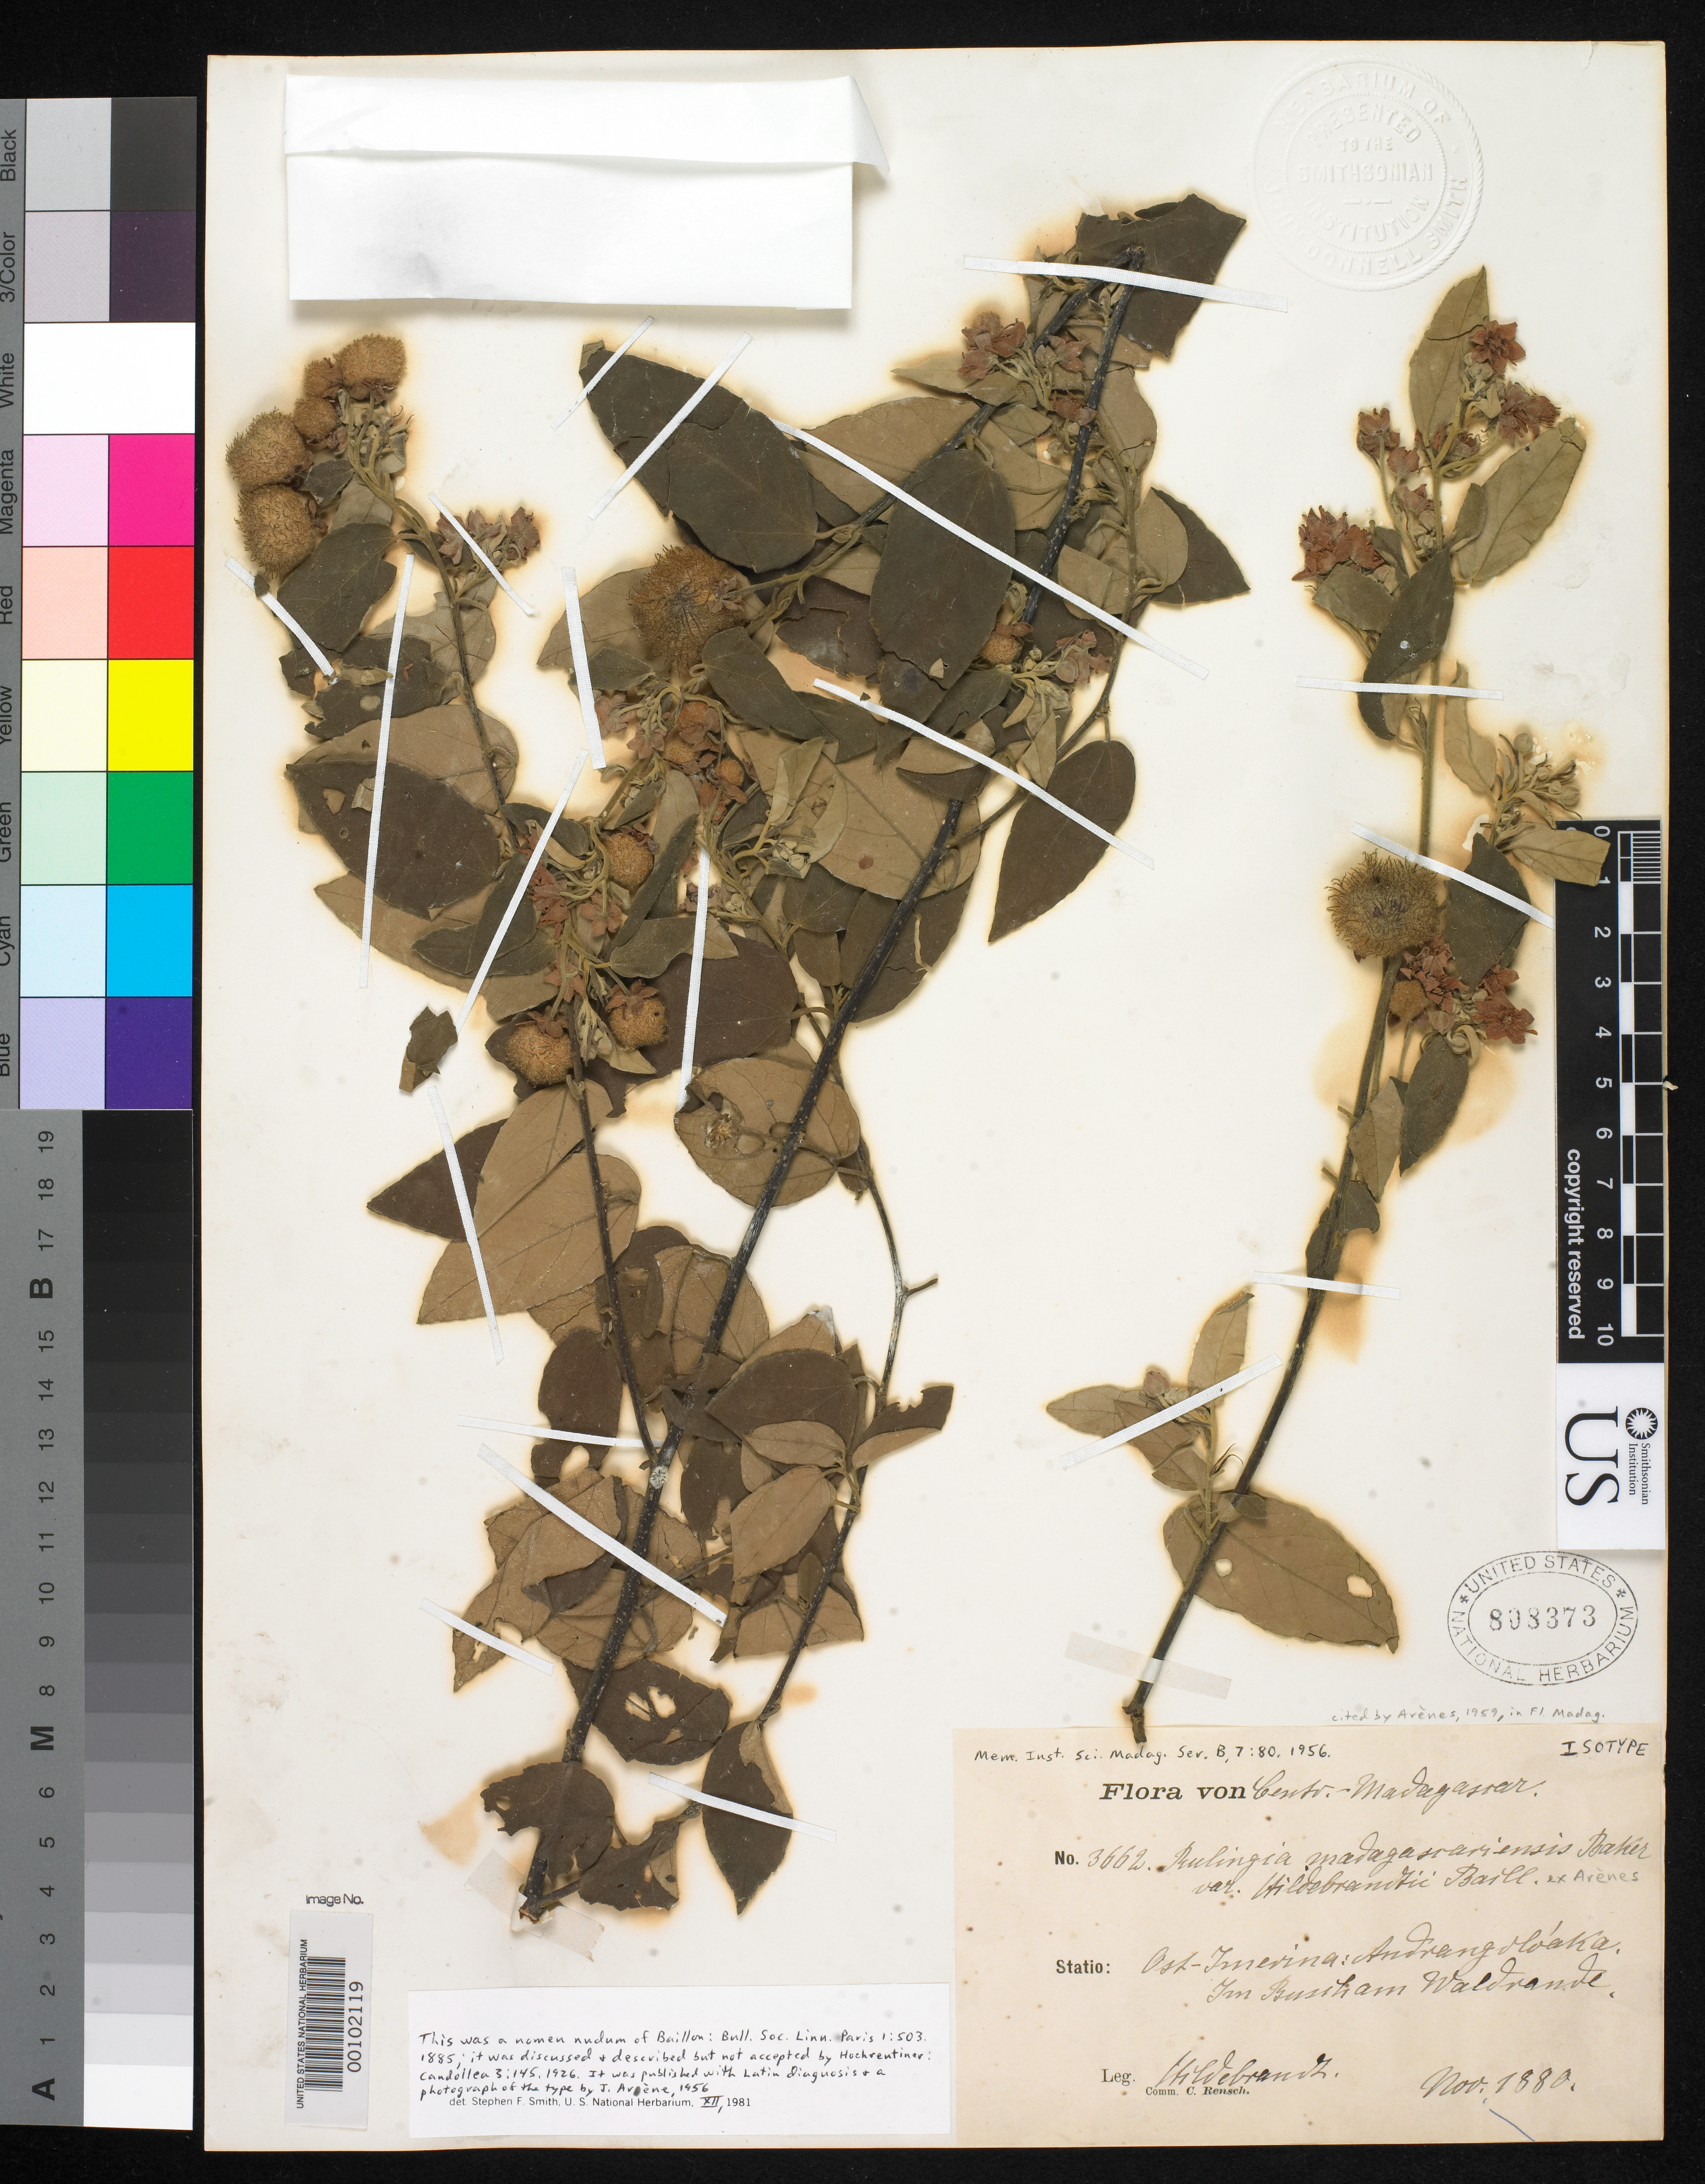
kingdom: Plantae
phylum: Tracheophyta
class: Magnoliopsida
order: Malvales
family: Malvaceae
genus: Rulingia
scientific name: Rulingia madagascariensis var. hildebrandtii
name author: Baill. ex Arènes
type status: Isotype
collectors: J. Hildebrandt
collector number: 3662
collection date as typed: Nov 1880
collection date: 1880-11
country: Madagascar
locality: Ost-Imerina, Andrangoloaka, im Russham Waldrande.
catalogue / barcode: US 808373